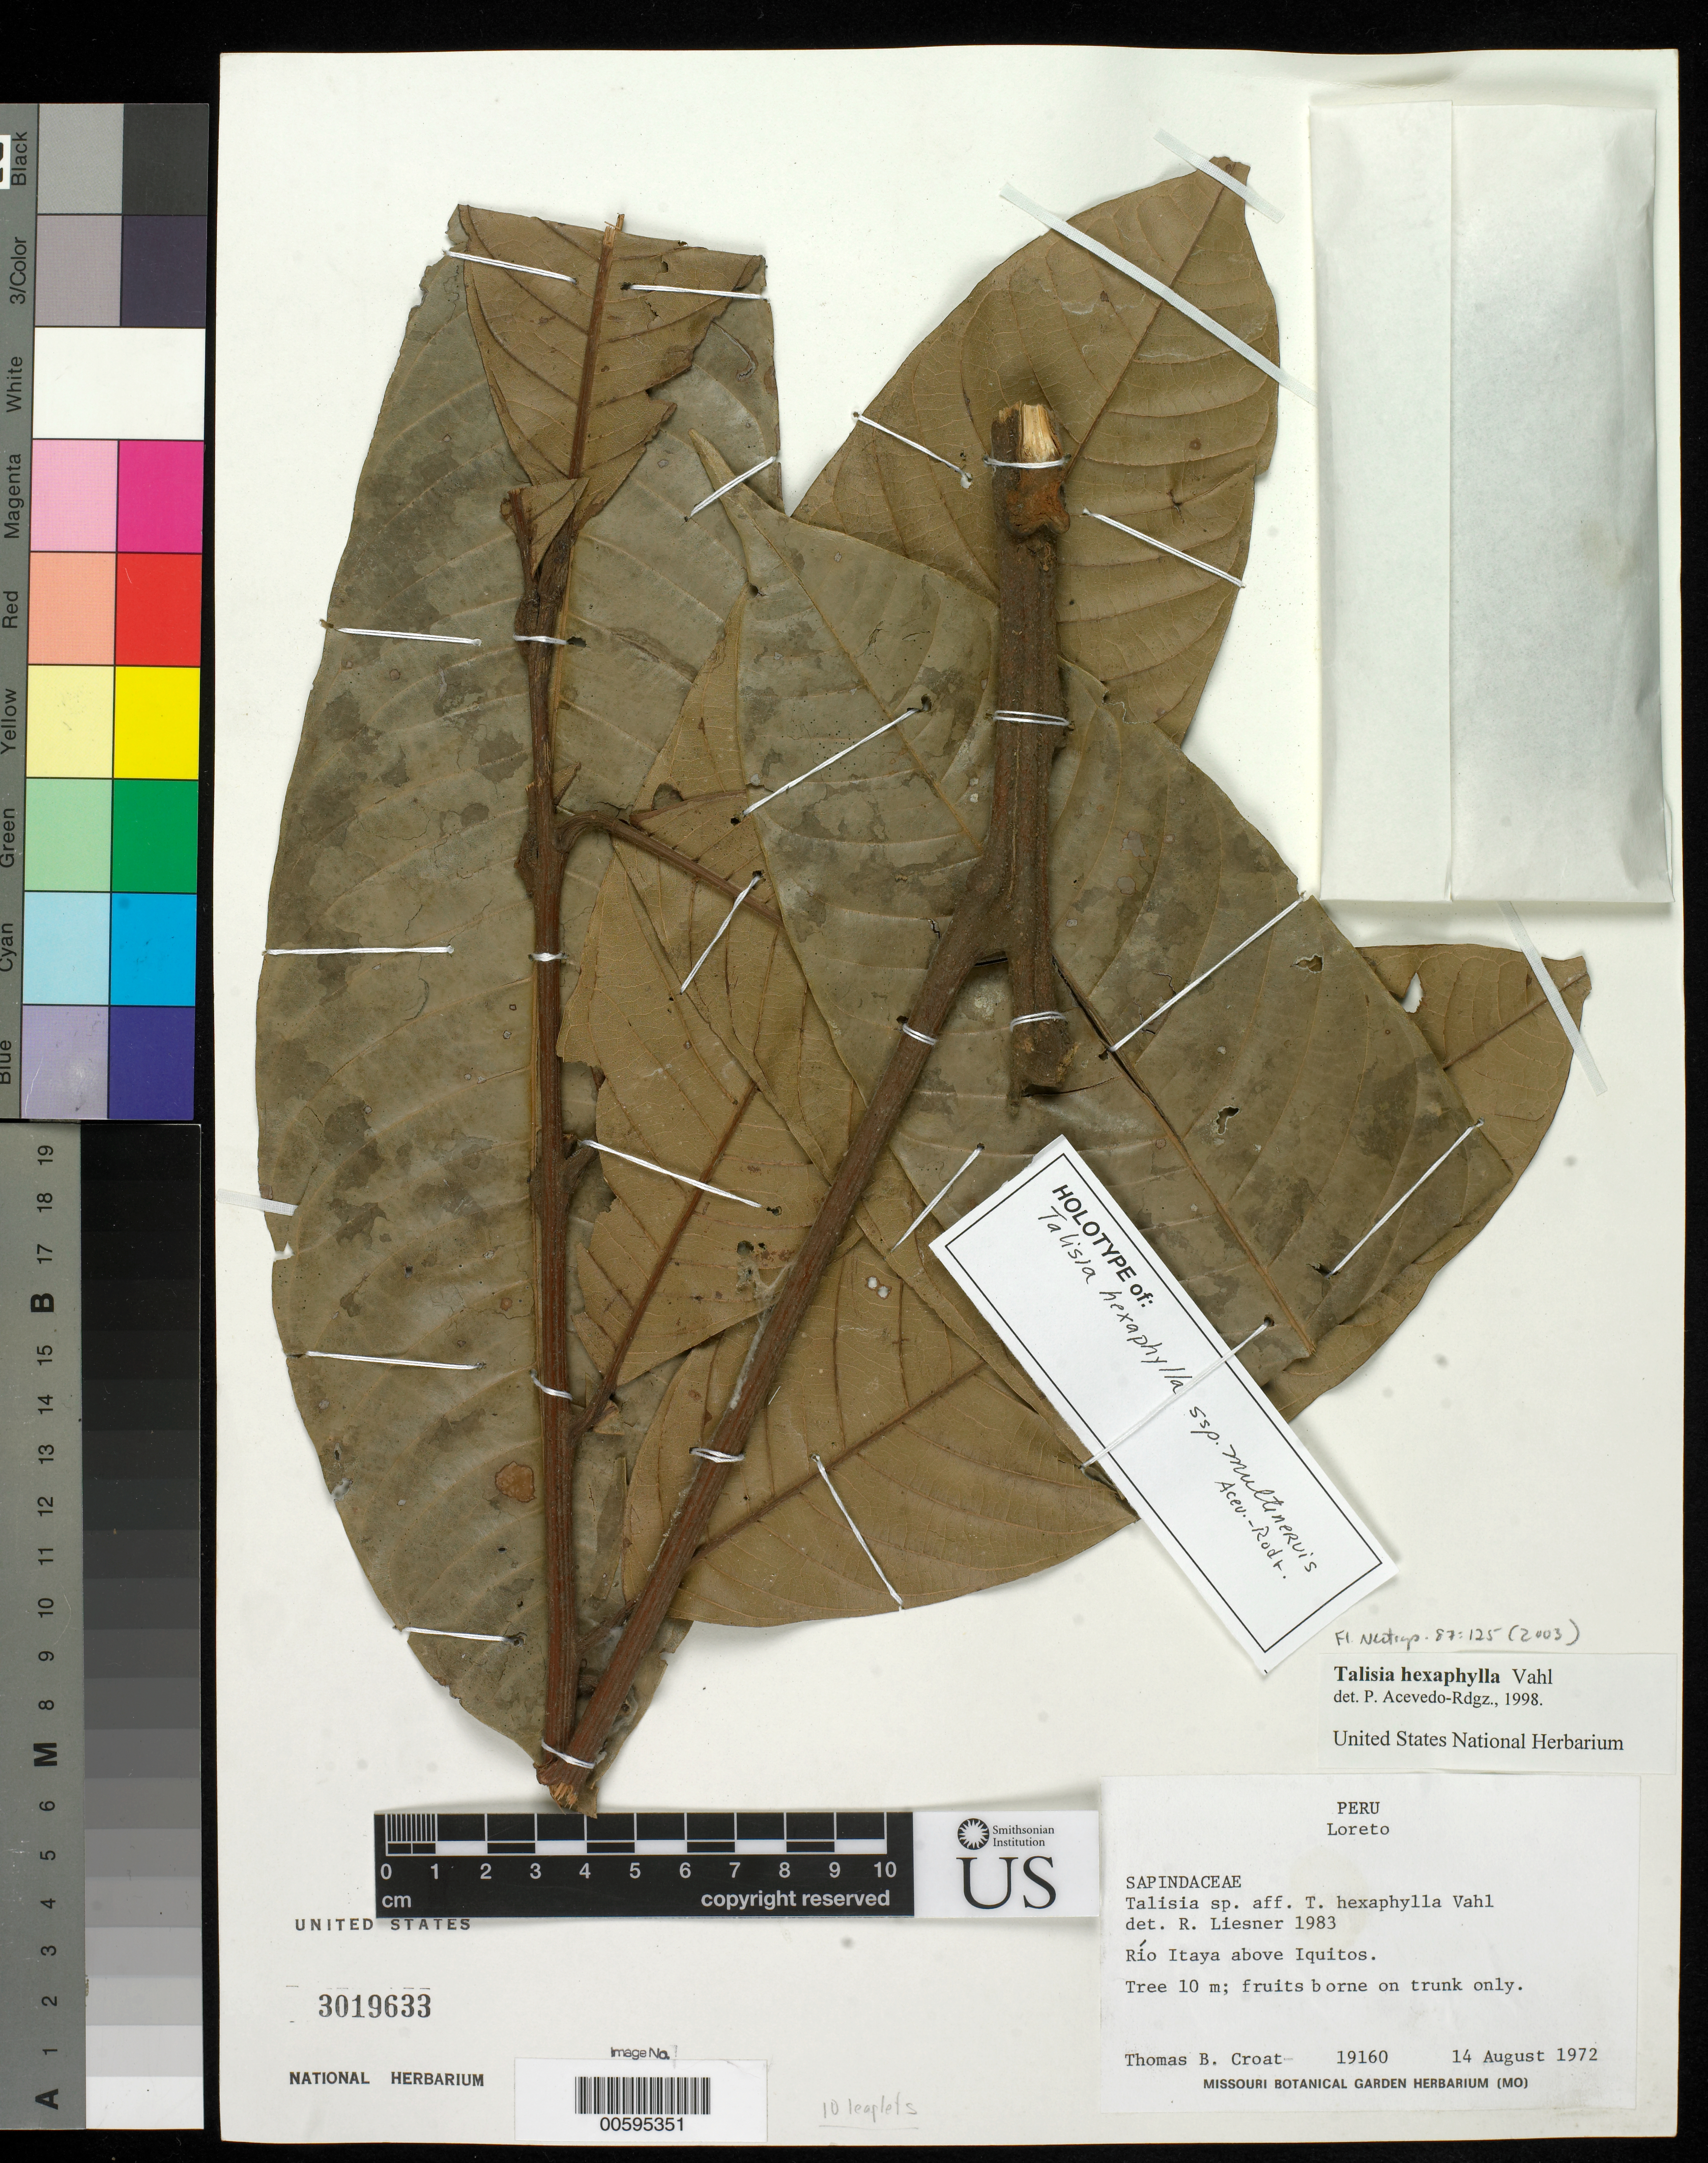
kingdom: Plantae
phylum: Tracheophyta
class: Magnoliopsida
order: Sapindales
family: Sapindaceae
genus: Talisia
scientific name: Talisia hexaphylla subsp. multinervis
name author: Acev.-Rodr.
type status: Holotype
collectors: T. B. Croat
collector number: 19160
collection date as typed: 14 Aug 1972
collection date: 1972-08-14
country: Peru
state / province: Loreto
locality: Río Itaya above Iquitos.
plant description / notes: F, US, USM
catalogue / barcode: US 3019633